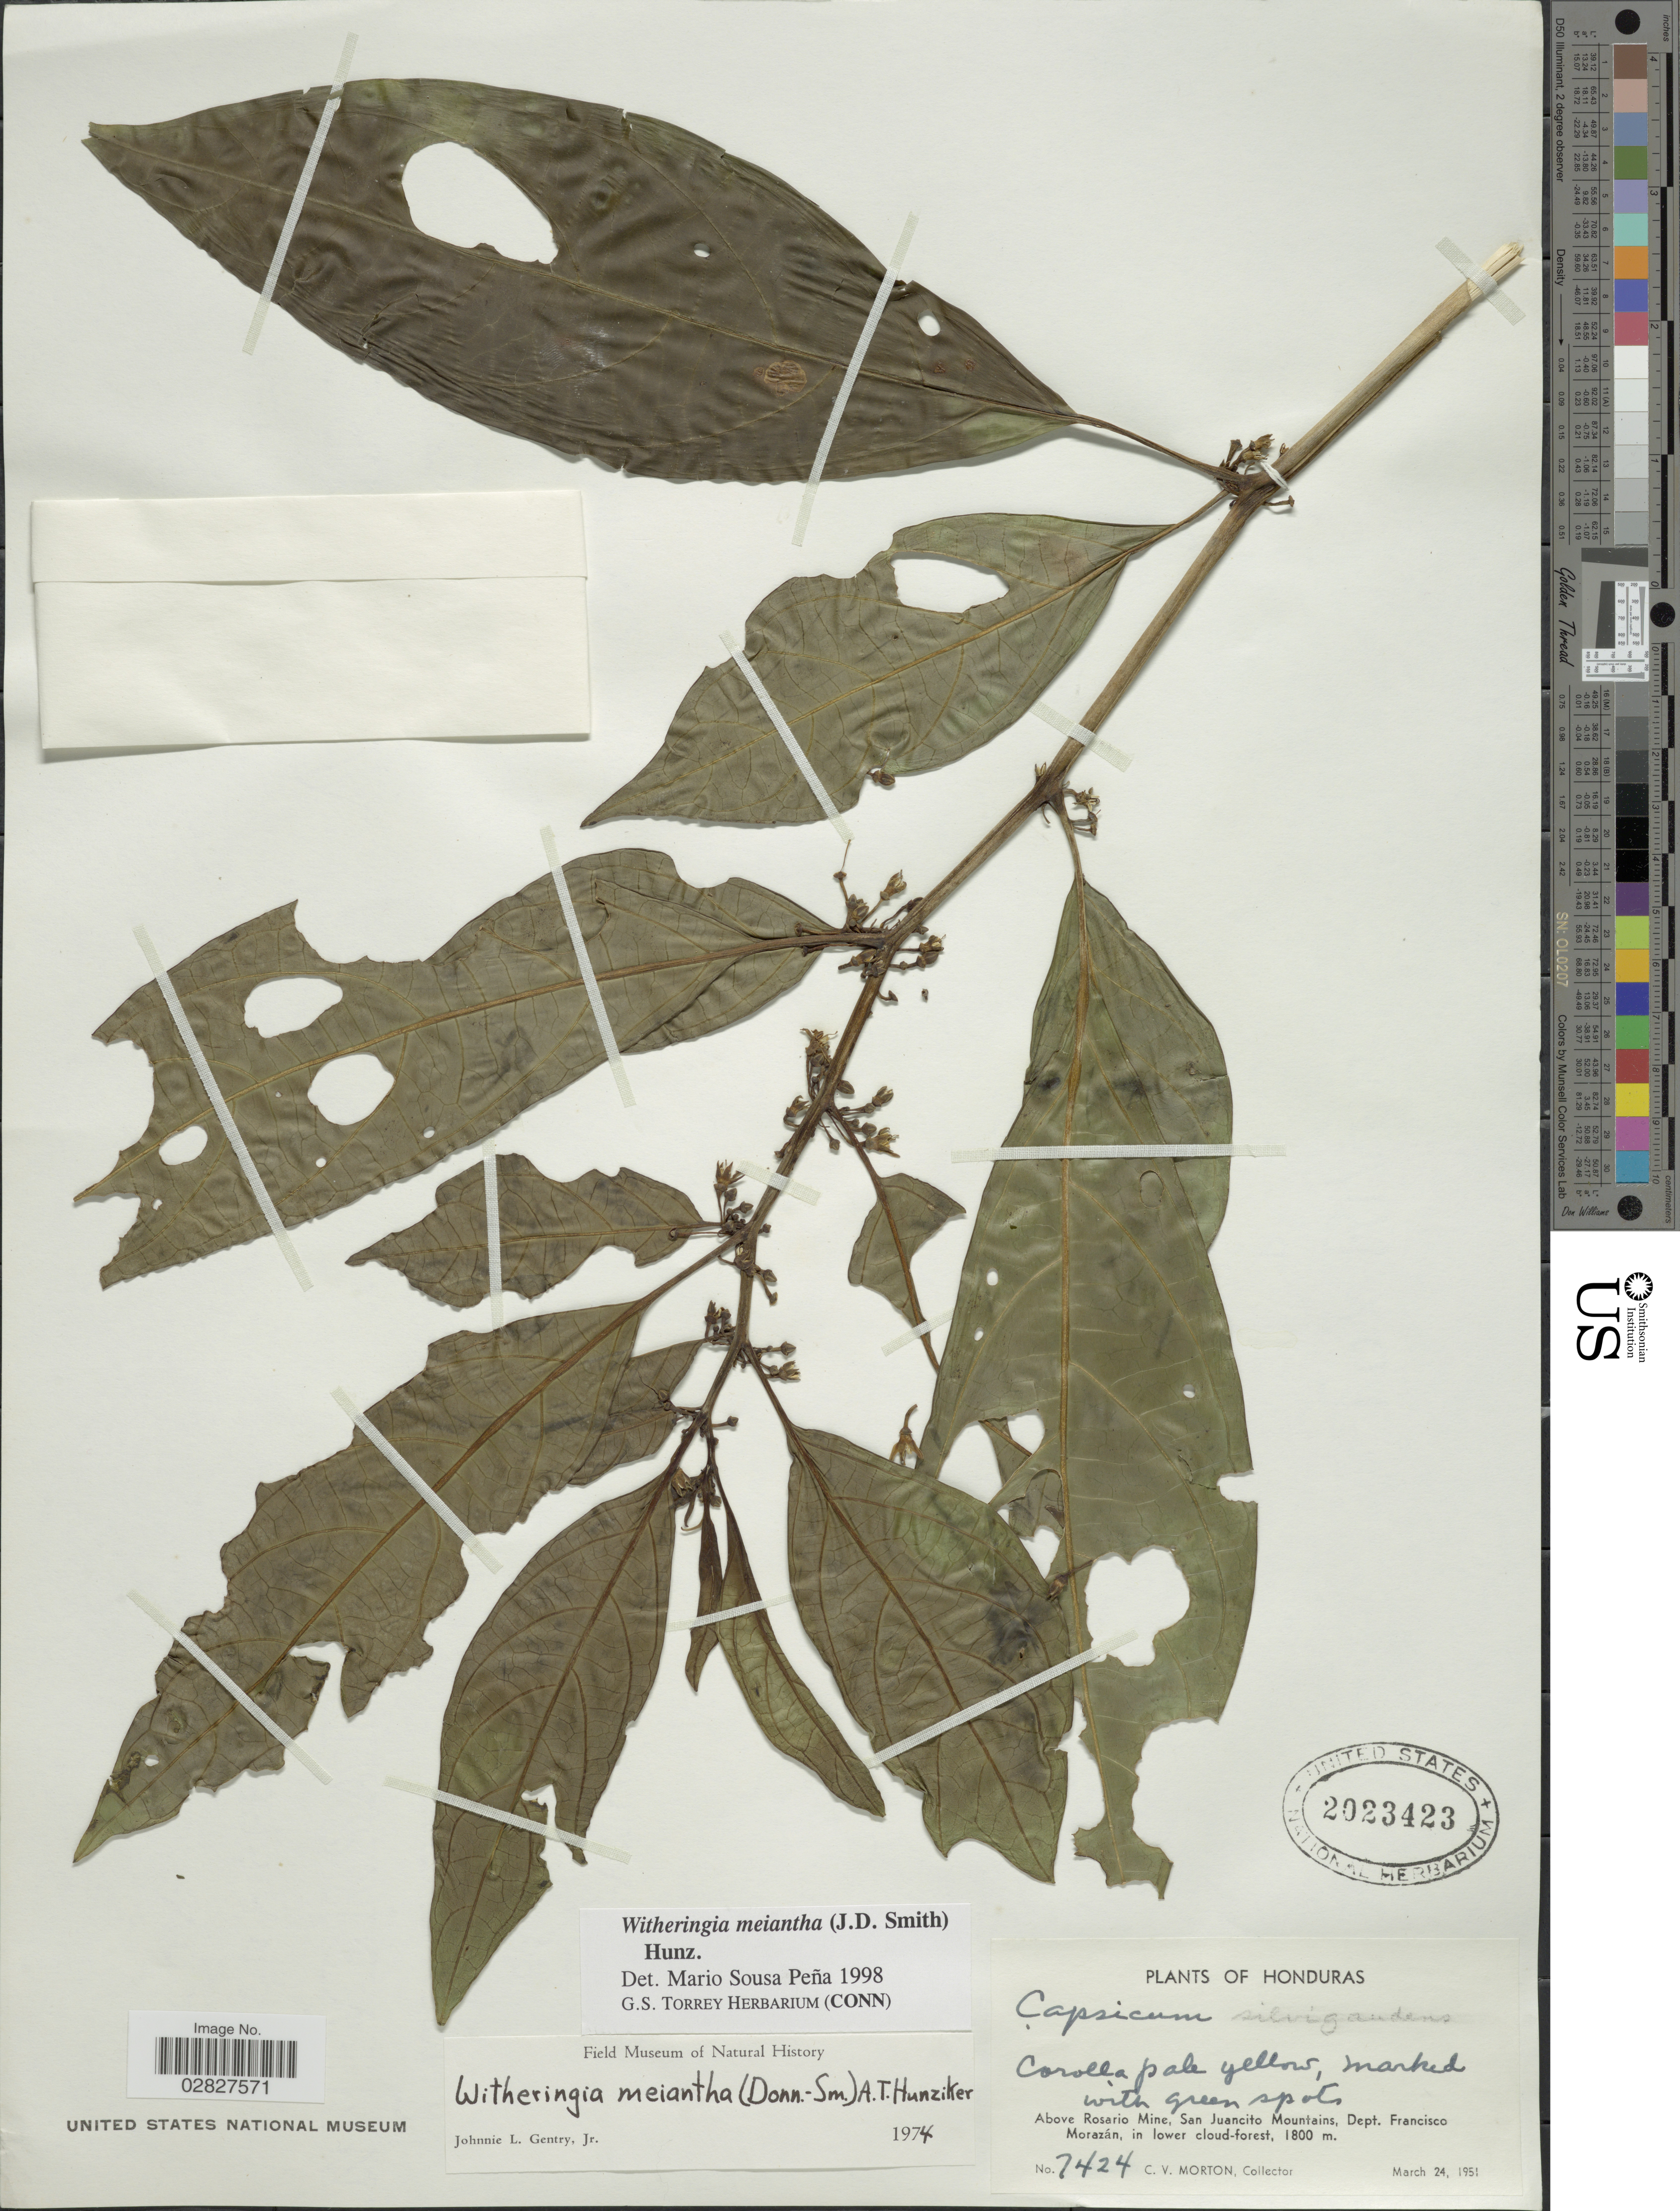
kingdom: Plantae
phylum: Tracheophyta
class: Magnoliopsida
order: Solanales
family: Solanaceae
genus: Witheringia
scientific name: Witheringia meiantha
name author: (Donn. Sm.) Hunz.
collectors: C. V. Morton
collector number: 7424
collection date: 1951-03-24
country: Honduras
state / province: Fco. Morazán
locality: Above Rosario Mine, San Juancito Mountains, Dept. Francisco Morazán, in lower-cloud forest.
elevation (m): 1800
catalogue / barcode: US 2023423